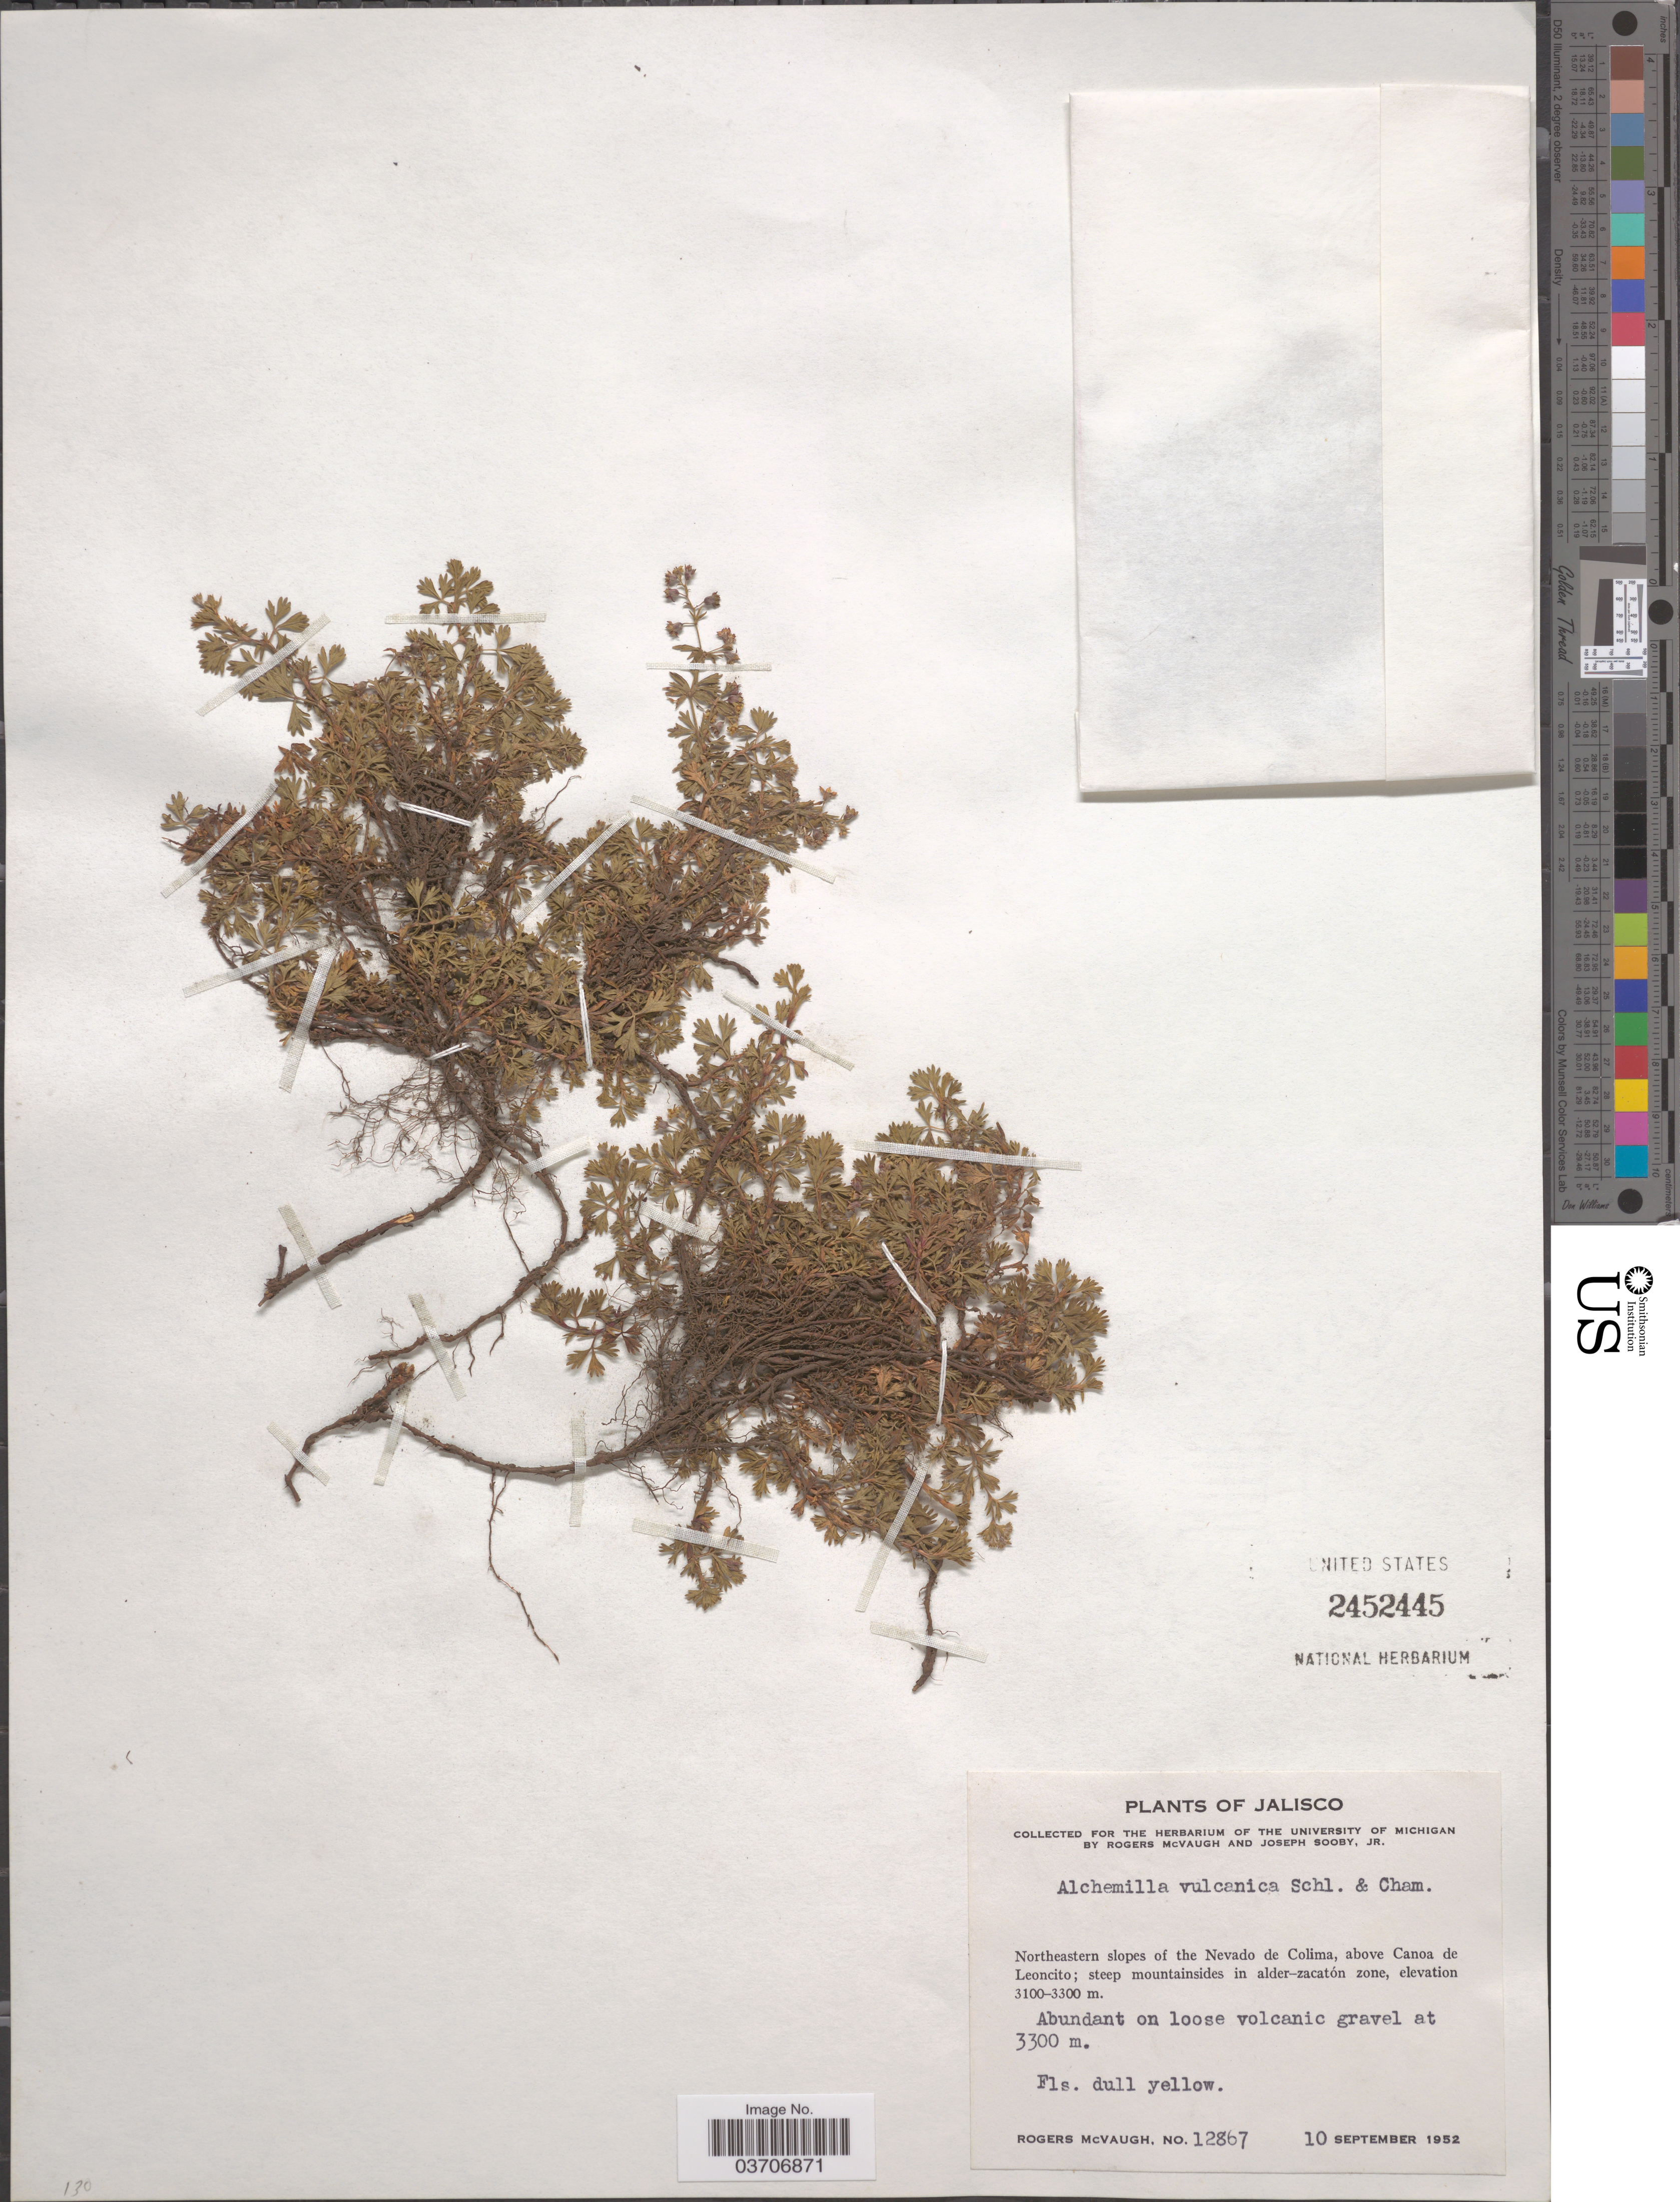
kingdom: Plantae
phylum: Tracheophyta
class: Magnoliopsida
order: Rosales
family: Rosaceae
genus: Lachemilla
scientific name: Lachemilla vulcanica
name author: (Cham. & Schltdl.) Rydb.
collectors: R. McVaugh & J. Sooby Jr.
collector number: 12867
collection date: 1952-09-10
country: Mexico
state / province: Jalisco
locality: Northeastern slopes of the Nevado de Colima, above Canoa de Leoncito.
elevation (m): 3300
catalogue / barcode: US 2452445